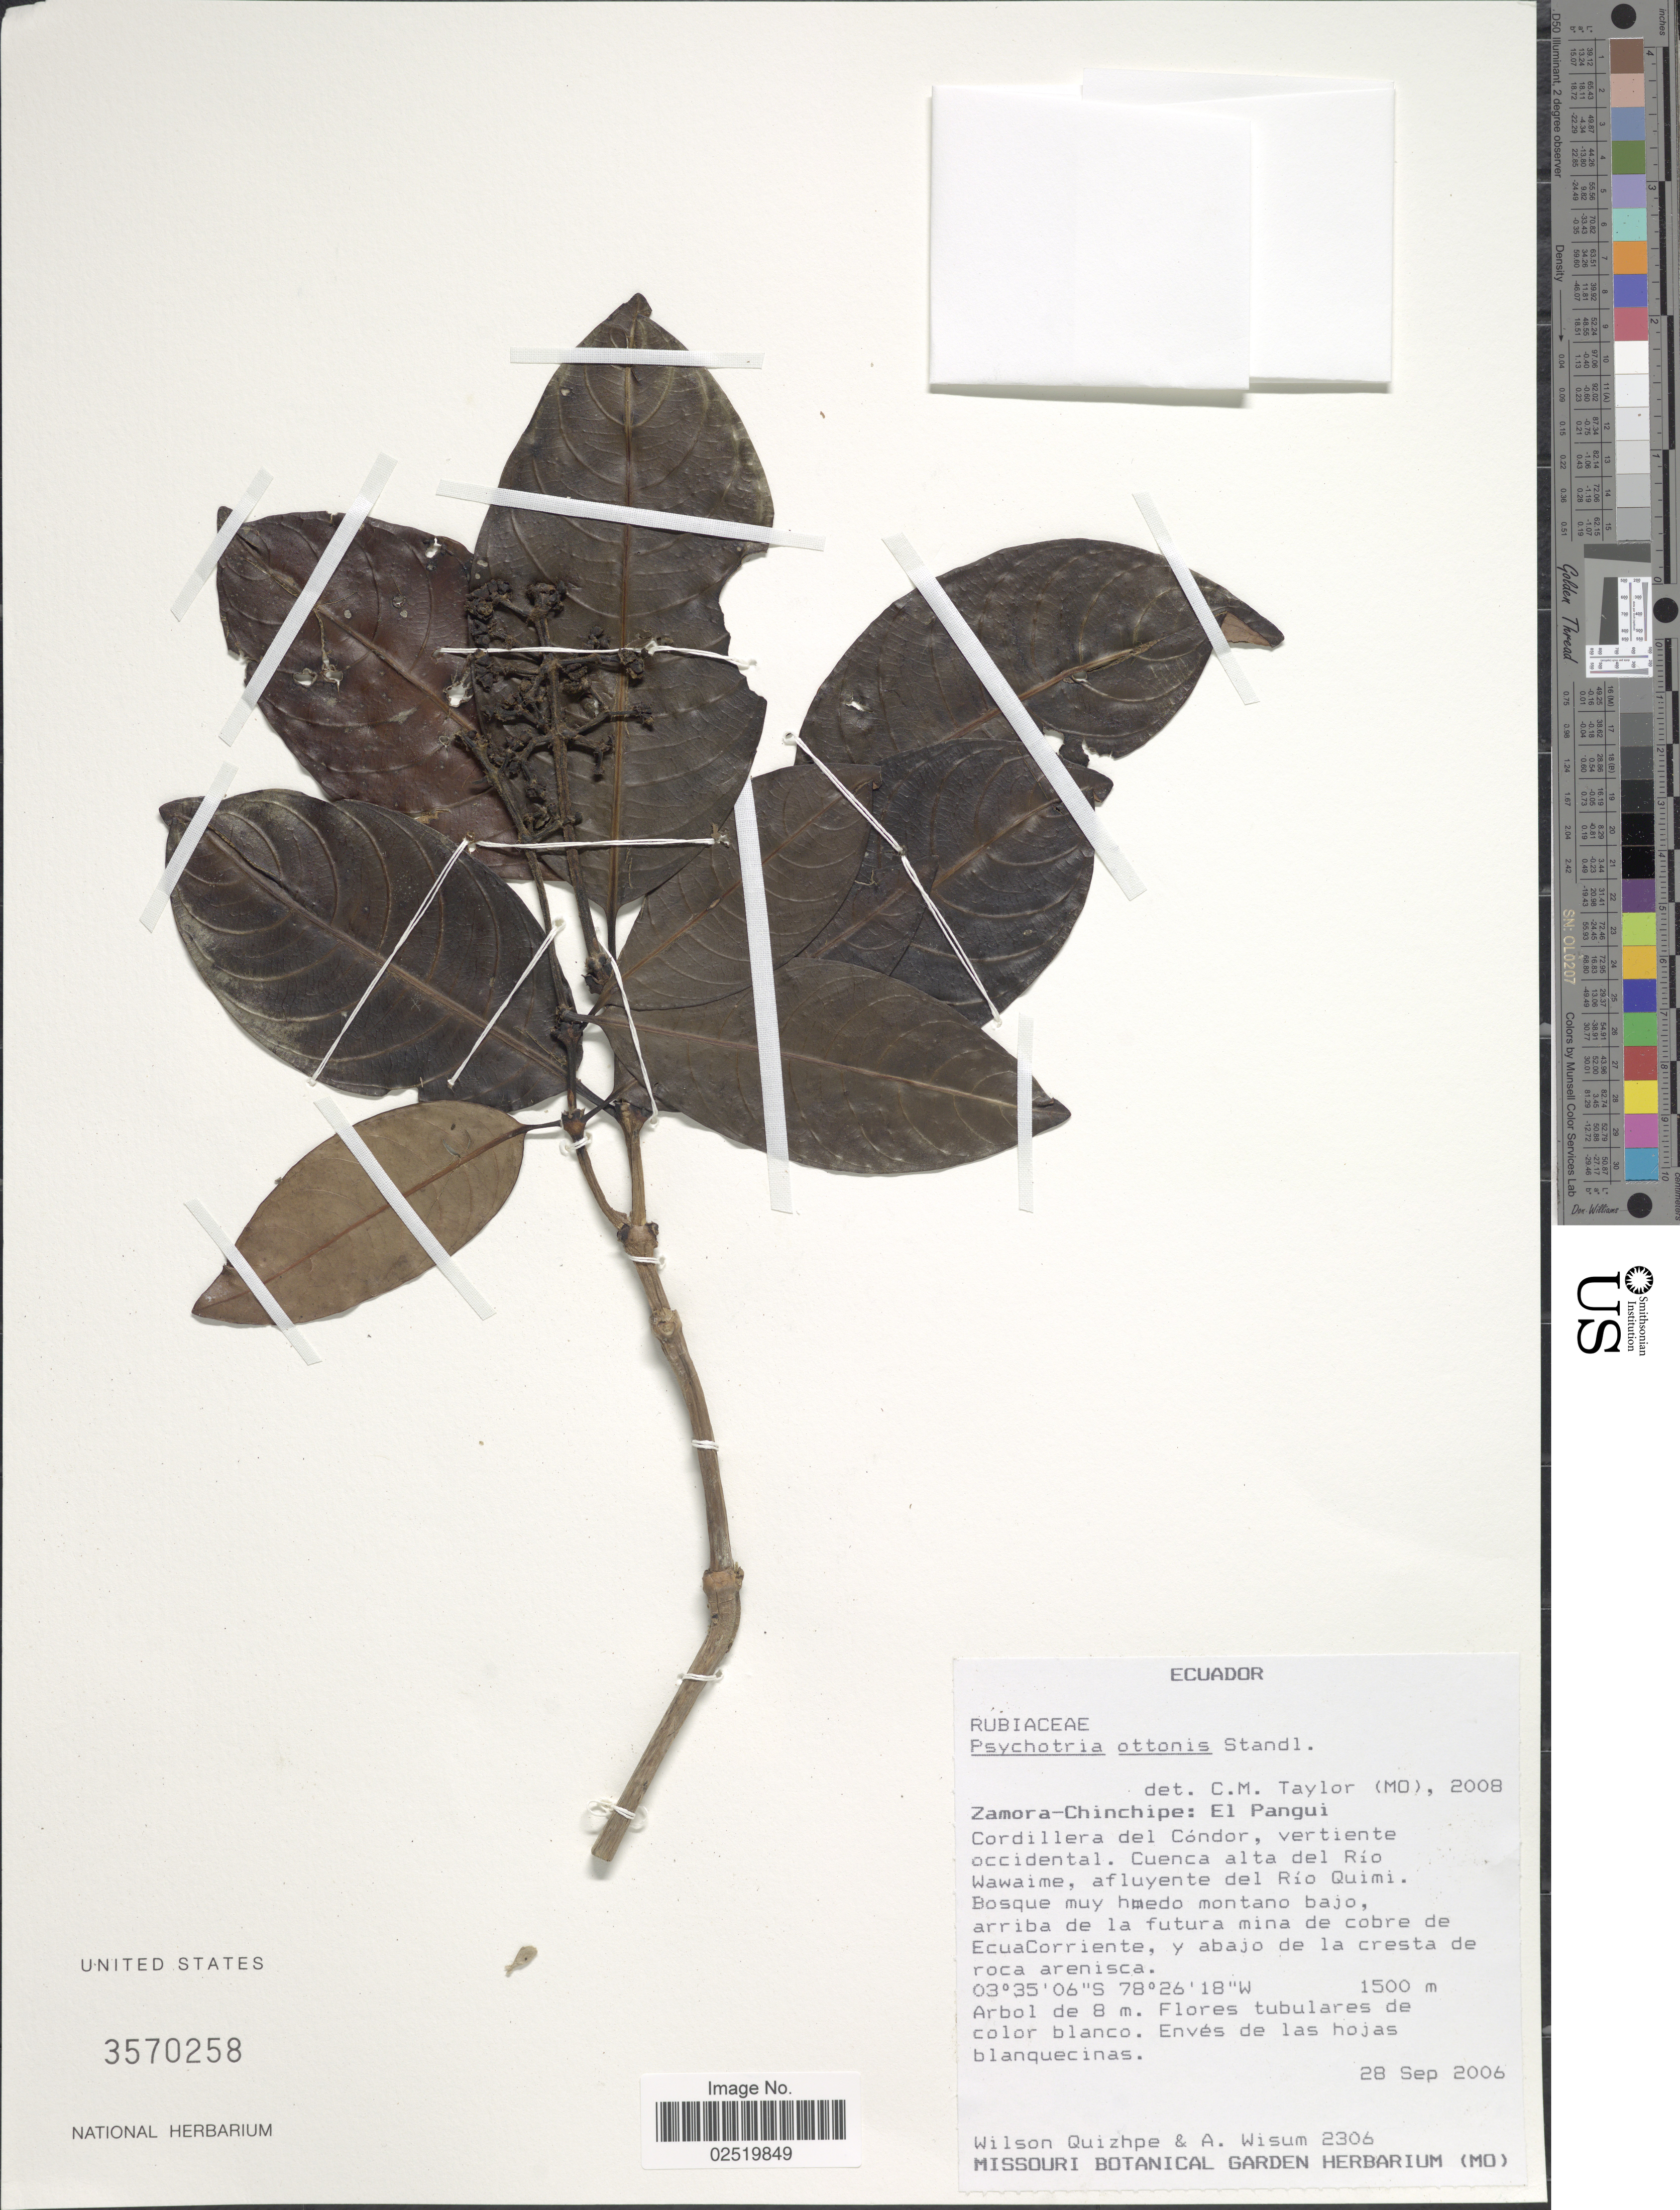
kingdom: Plantae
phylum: Tracheophyta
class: Magnoliopsida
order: Gentianales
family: Rubiaceae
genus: Psychotria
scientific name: Psychotria ottonis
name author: Standl.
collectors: W. Quizhpe & A. Wisum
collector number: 2306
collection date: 2006-09-28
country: Ecuador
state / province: Zamora-Chinchipe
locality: El Pangui. Cordillera del Condor, vertiente occidental. Cuenca alta del Rio Wawaime, afluyente del Rio Quimi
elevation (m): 1500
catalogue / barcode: US 3570258